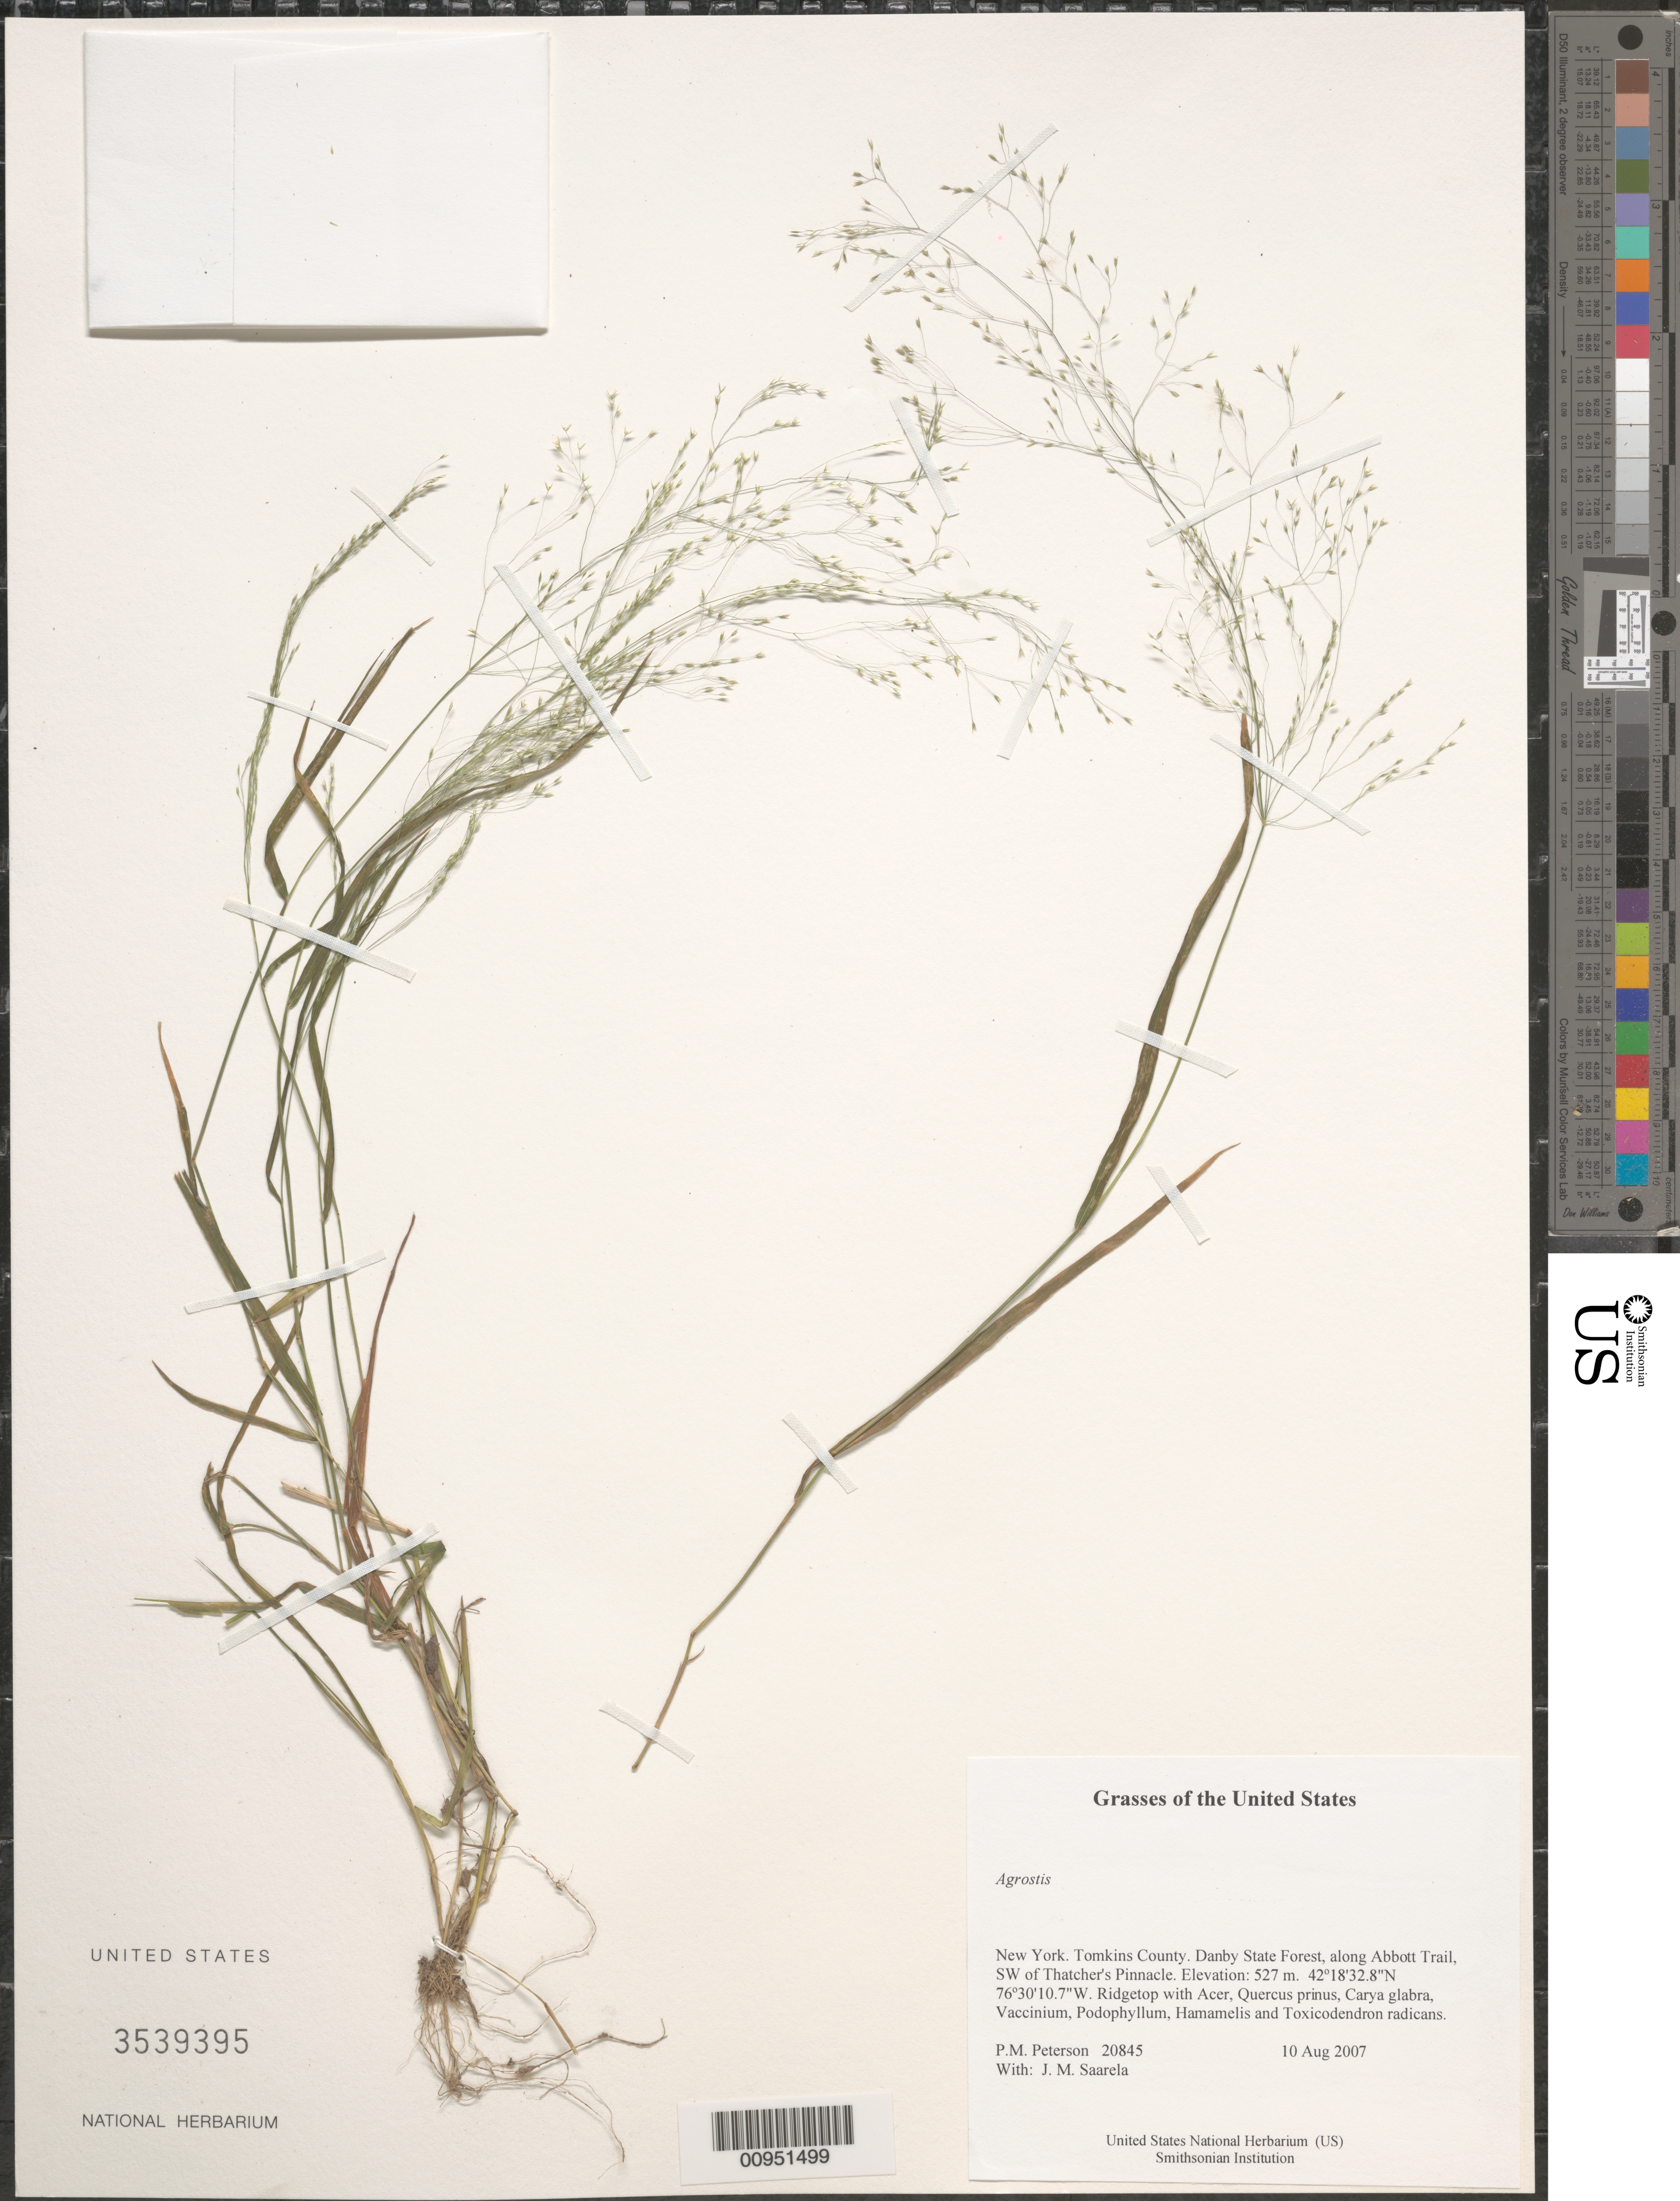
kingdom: Plantae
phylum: Tracheophyta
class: Liliopsida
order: Poales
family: Poaceae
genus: Agrostis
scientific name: Agrostis sp.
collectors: P. M. Peterson & J. Saarela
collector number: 20845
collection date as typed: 10 Aug 2007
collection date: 2007-08-10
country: United States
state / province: New York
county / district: Tomkins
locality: Danby State Forest, along Abbott Trail, SW of Thatcher's Pinnacle.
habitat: Ridgetop with Acer, Quercus prinus, Carya glabra, Vaccinium, Podophyllum, Hamamelis and Toxicodendron radicans.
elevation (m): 527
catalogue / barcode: US 3539395